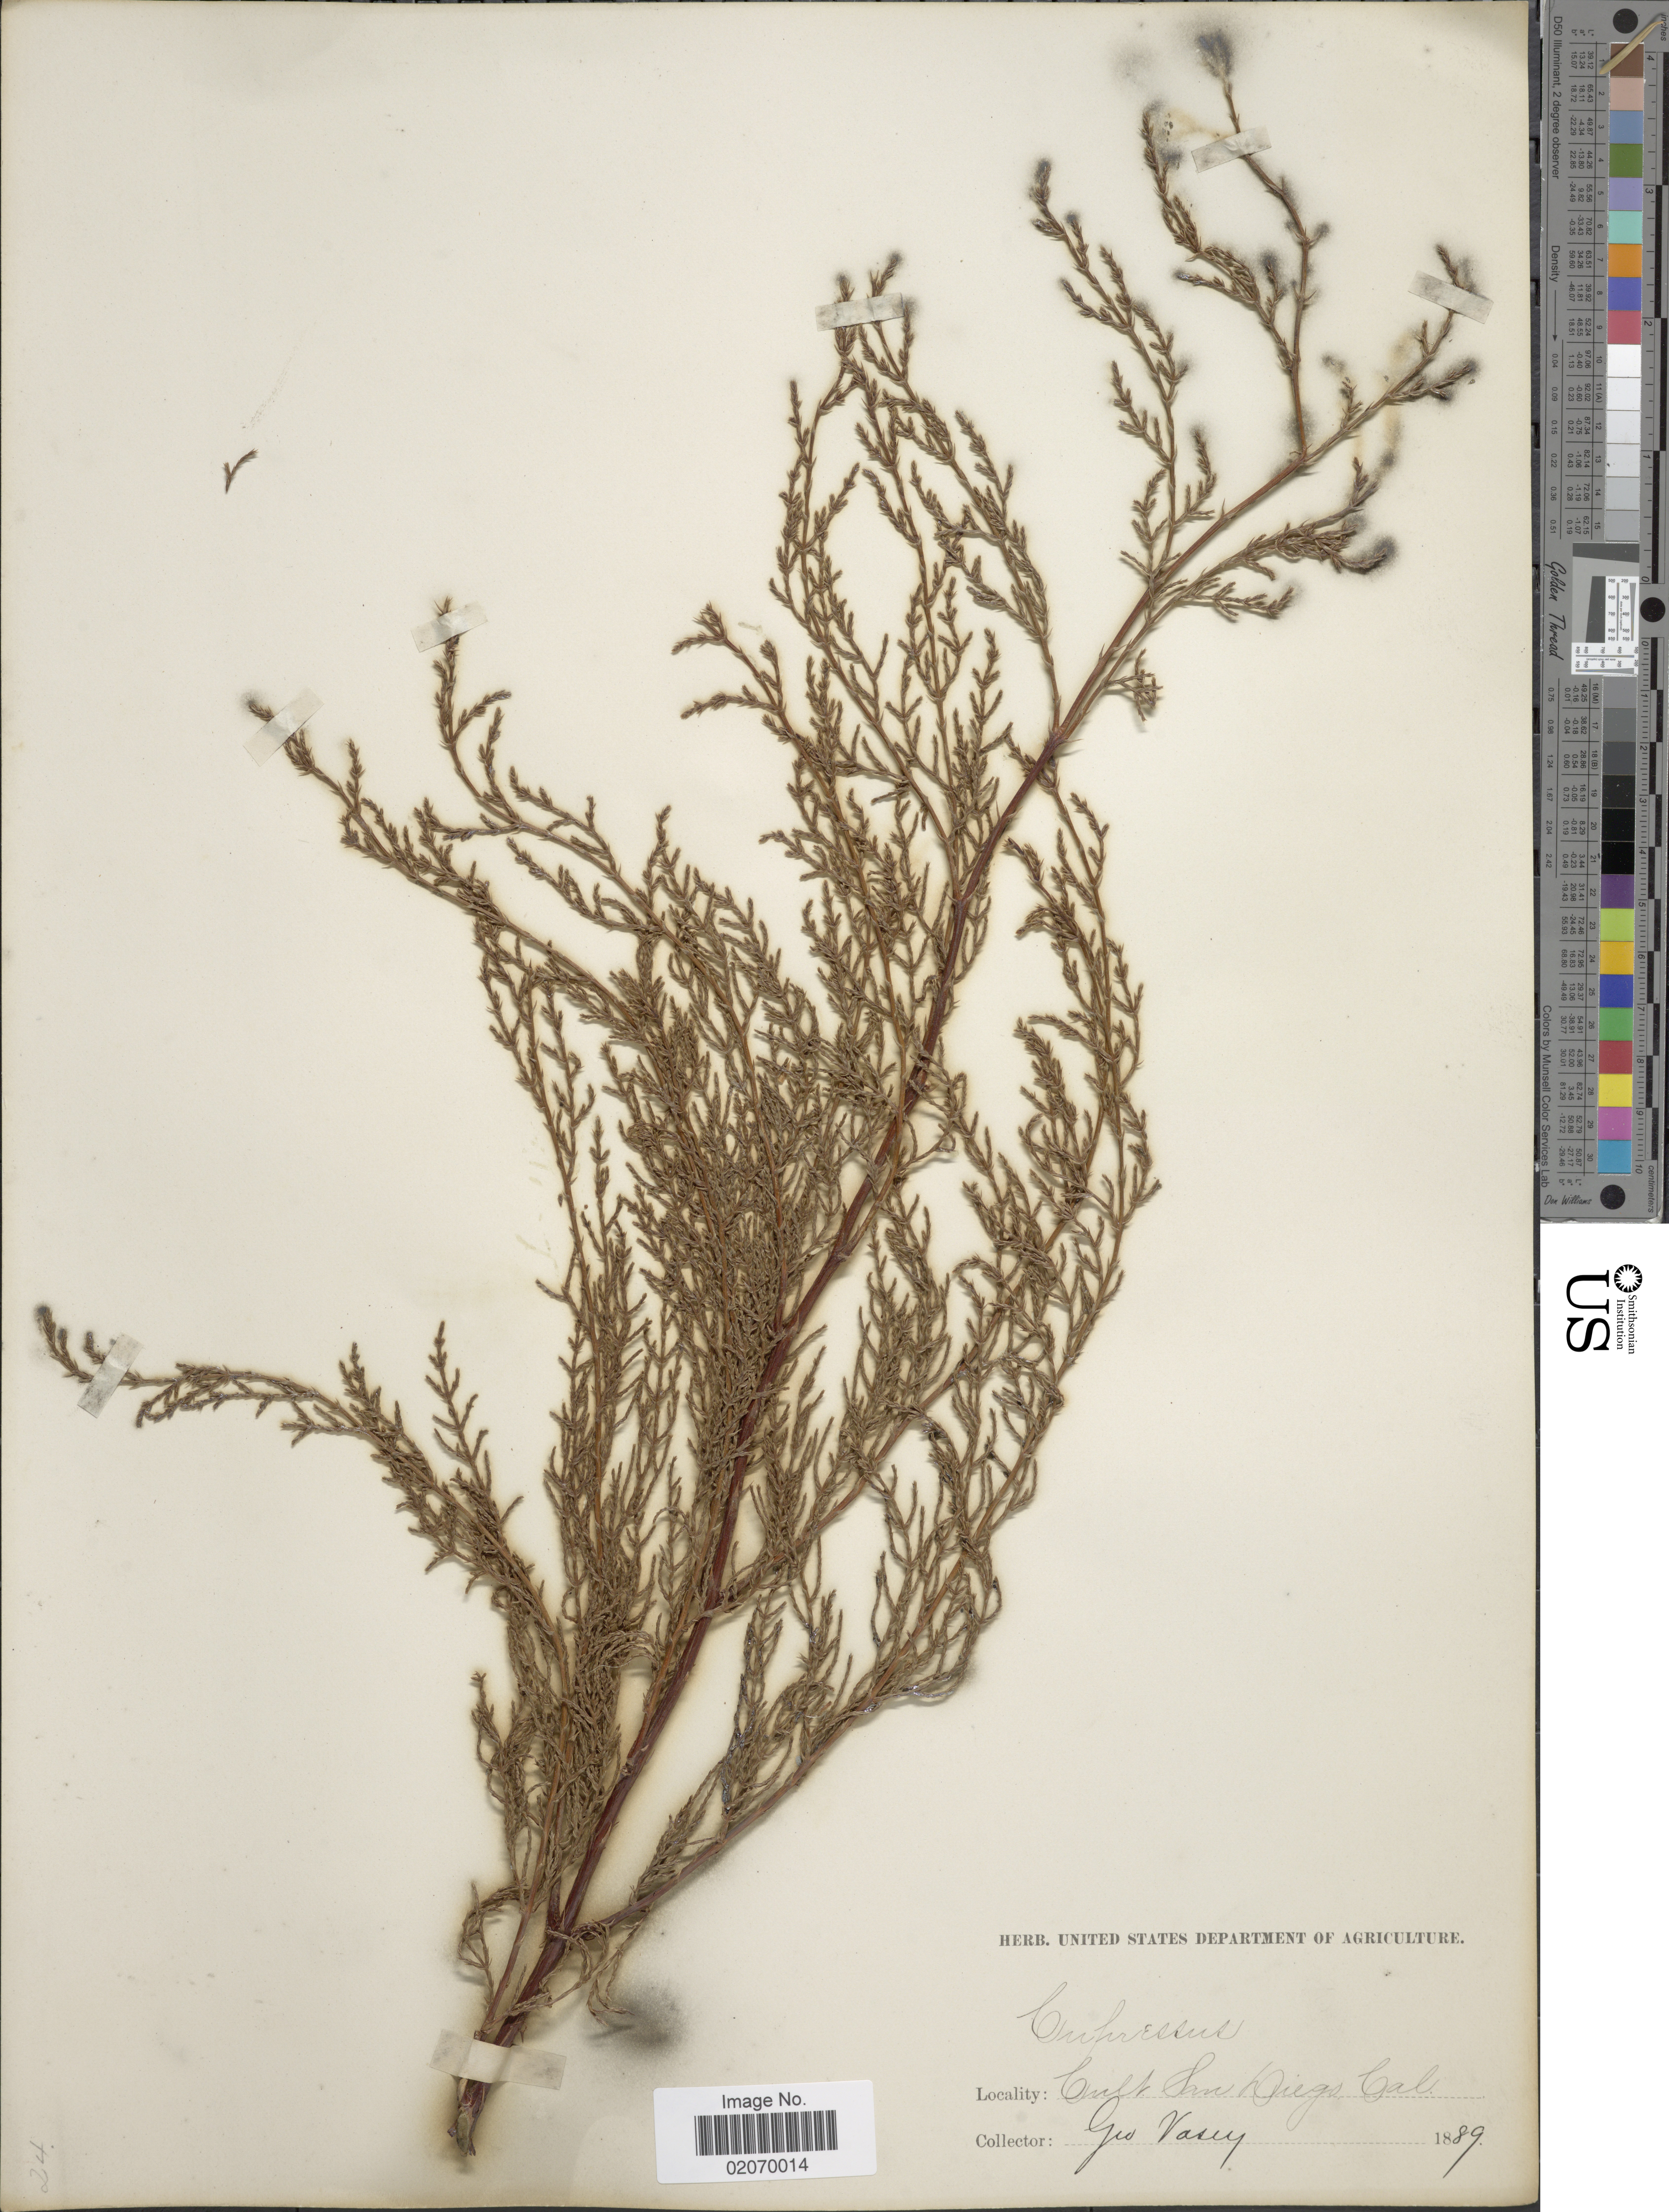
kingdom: Plantae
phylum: Tracheophyta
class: Pinopsida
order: Pinales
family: Cupressaceae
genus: Hesperocyparis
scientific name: Hesperocyparis sp.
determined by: (US) Smithsonian Institution - National Museum of Natural History - Department of Botany (UNITED STATES)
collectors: G. Vasey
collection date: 1889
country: United States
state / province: California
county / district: San Diego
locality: San Diego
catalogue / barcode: US 103082